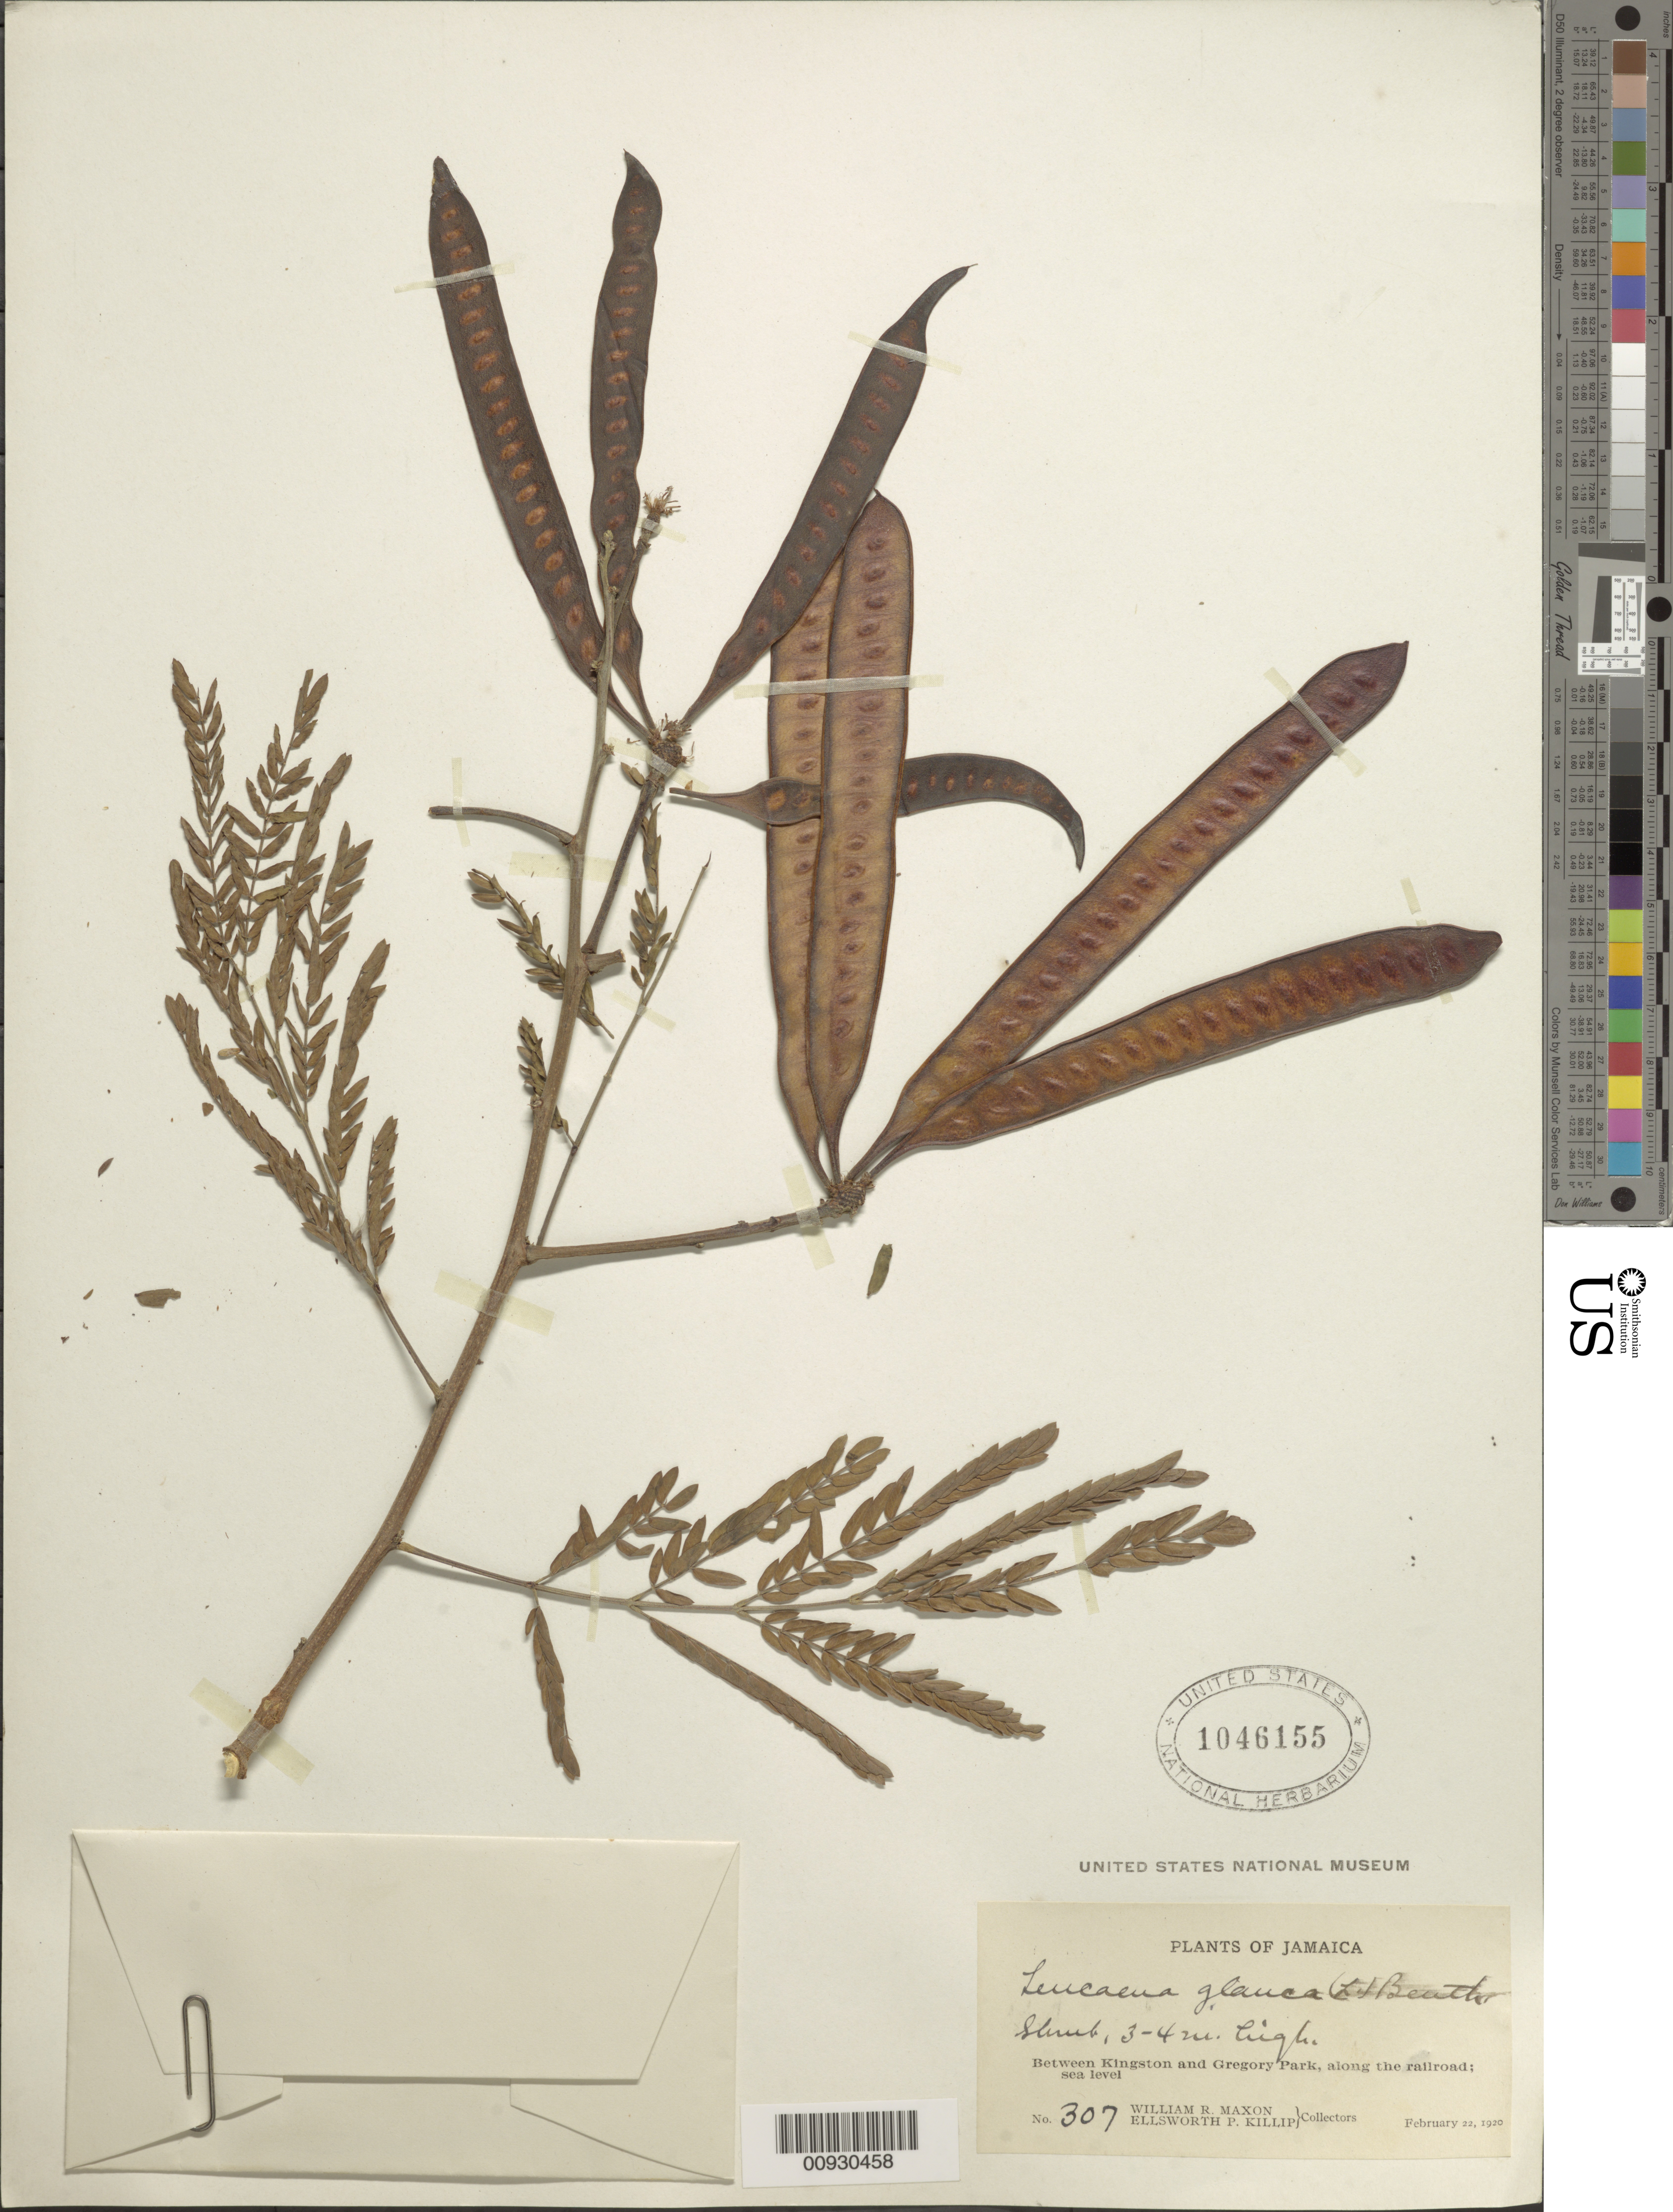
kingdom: Plantae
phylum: Tracheophyta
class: Magnoliopsida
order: Fabales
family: Fabaceae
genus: Leucaena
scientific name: Leucaena leucocephala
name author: (Lam.) de Wit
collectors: W. R. Maxon & E. P. Killip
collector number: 307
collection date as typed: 22 Feb 1920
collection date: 1920-02-22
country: Jamaica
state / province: Saint Catherine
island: Jamaica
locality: Between Kingston and Gregory Park, along the railroad; sea level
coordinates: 0 N, 0 E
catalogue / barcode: US 1046155